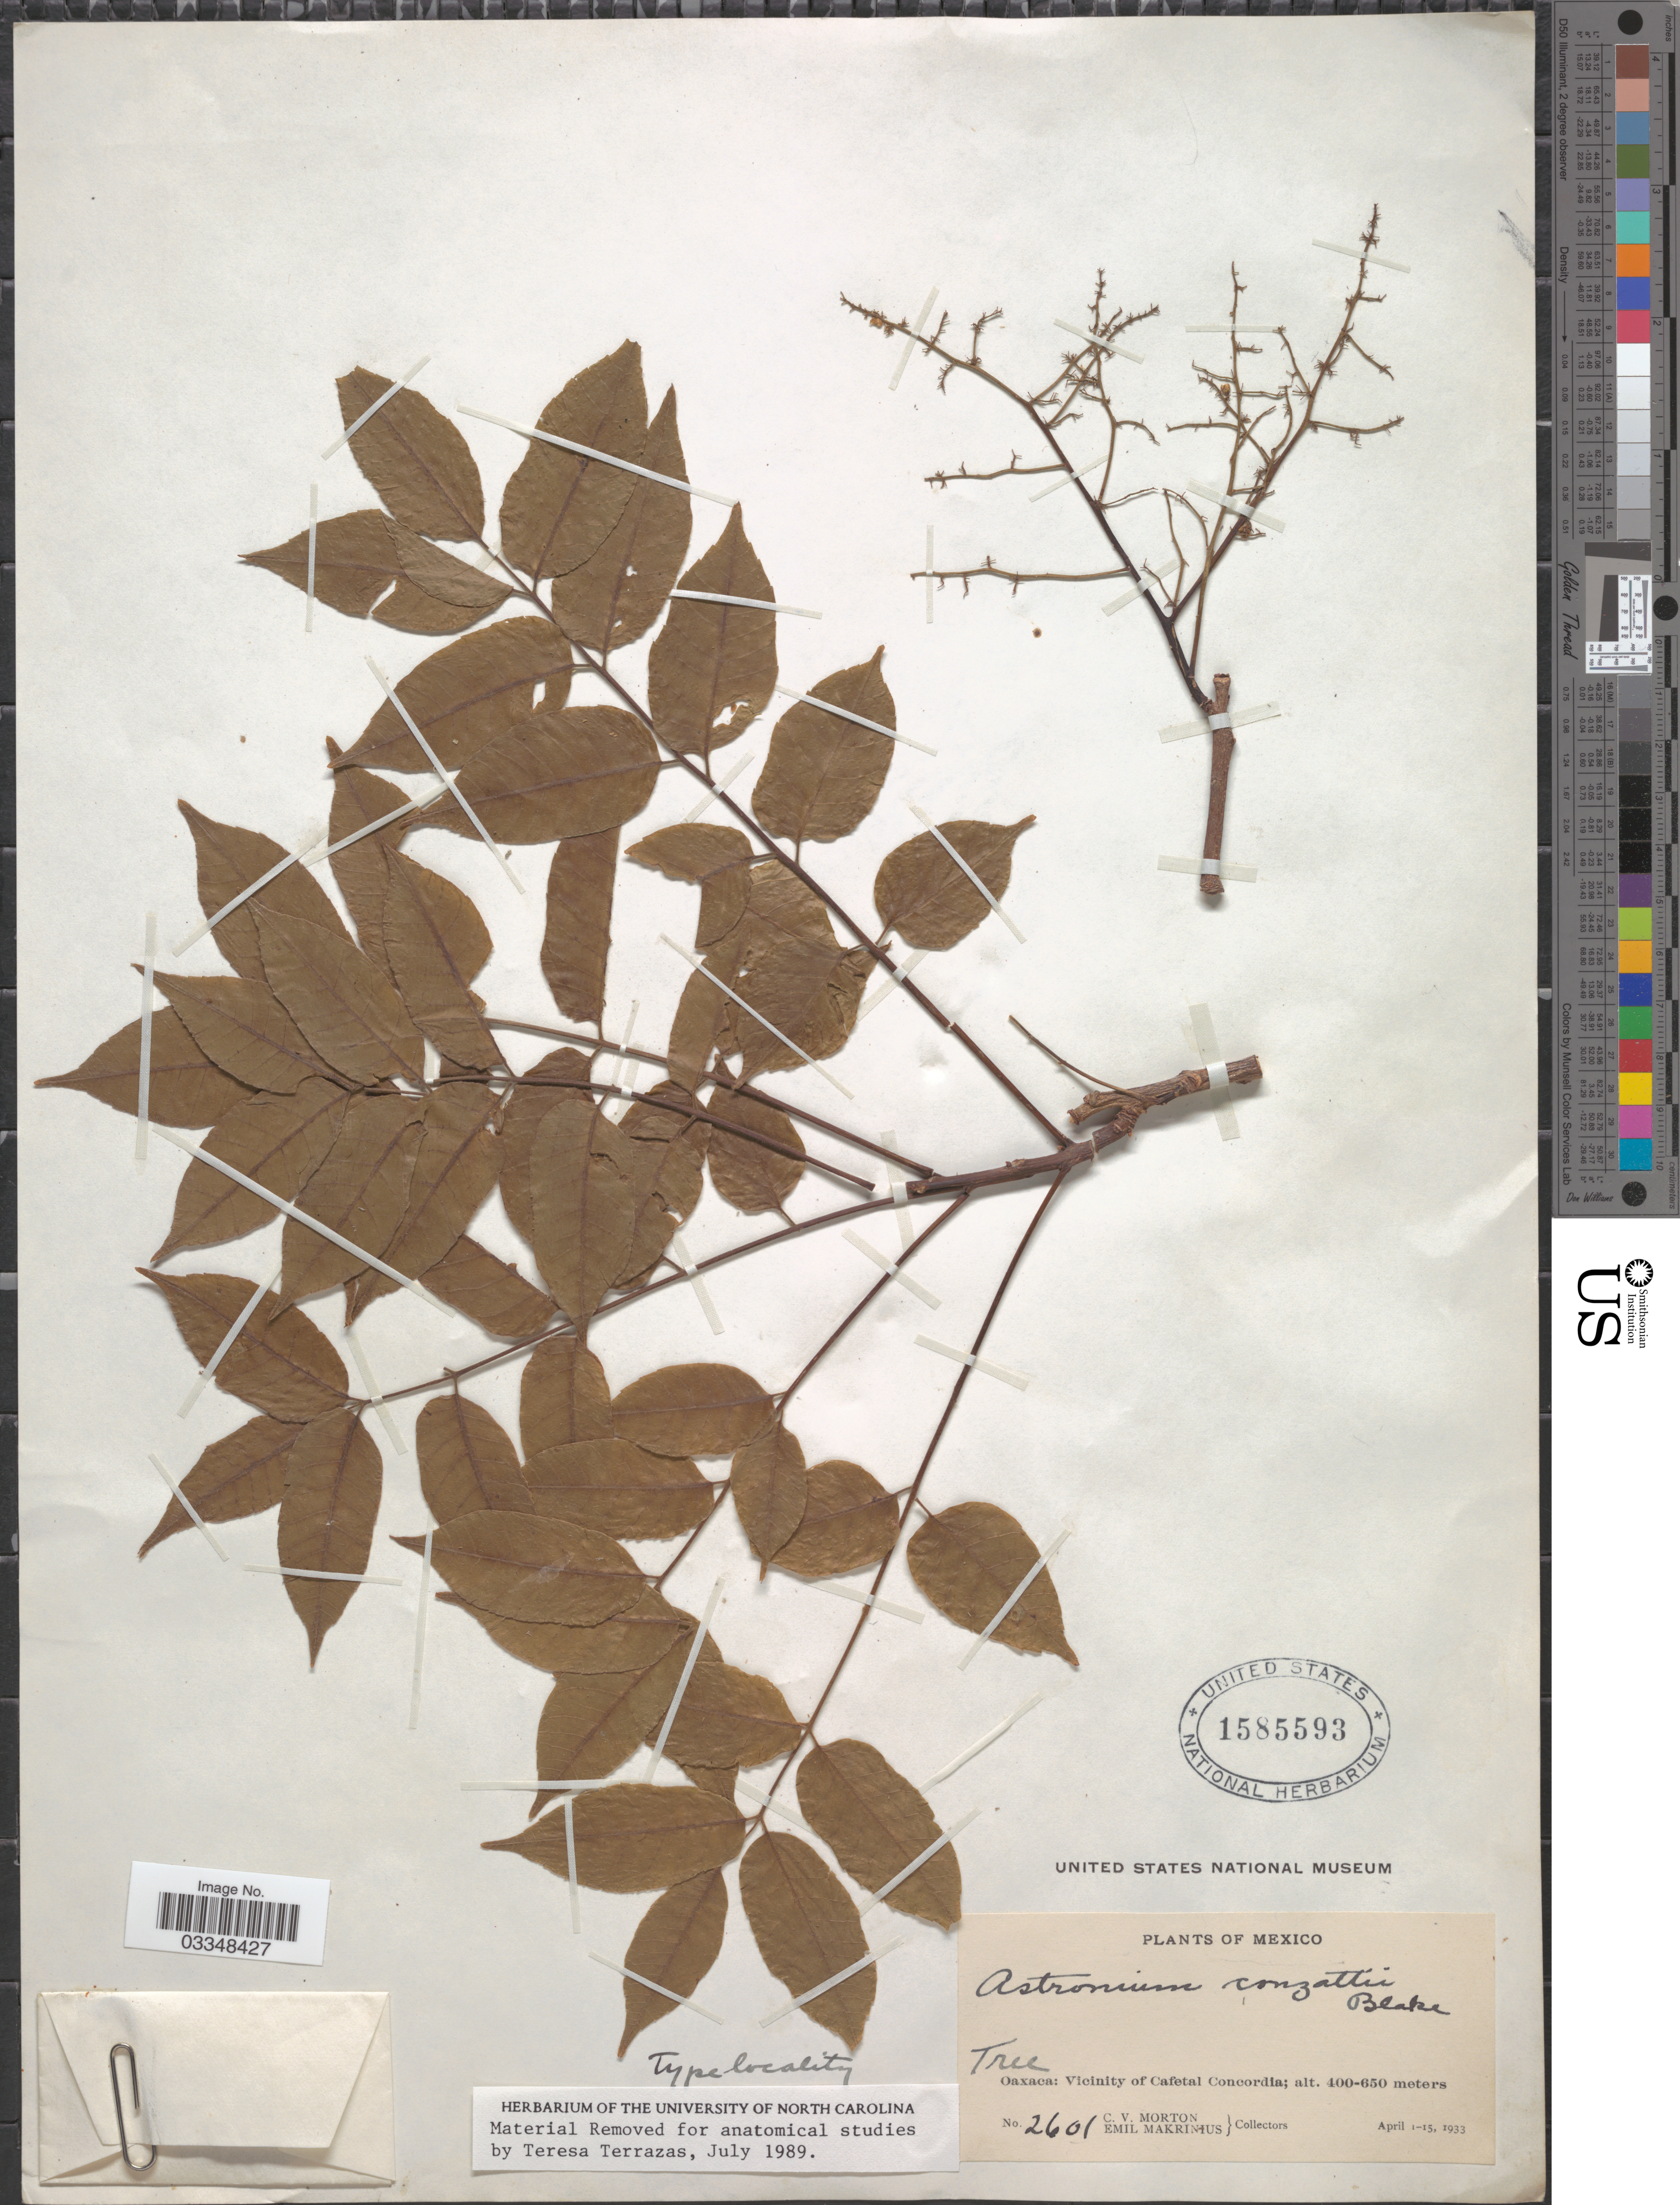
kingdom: Plantae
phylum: Tracheophyta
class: Magnoliopsida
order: Sapindales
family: Anacardiaceae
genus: Astronium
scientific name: Astronium graveolens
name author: Jacq.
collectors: C. V. Morton & E. Makrinius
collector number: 2601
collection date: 1933-04-01/1933-04-15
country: Mexico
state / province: Oaxaca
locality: Vicinity of Cafetal Concordia.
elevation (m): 400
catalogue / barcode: US 1585593